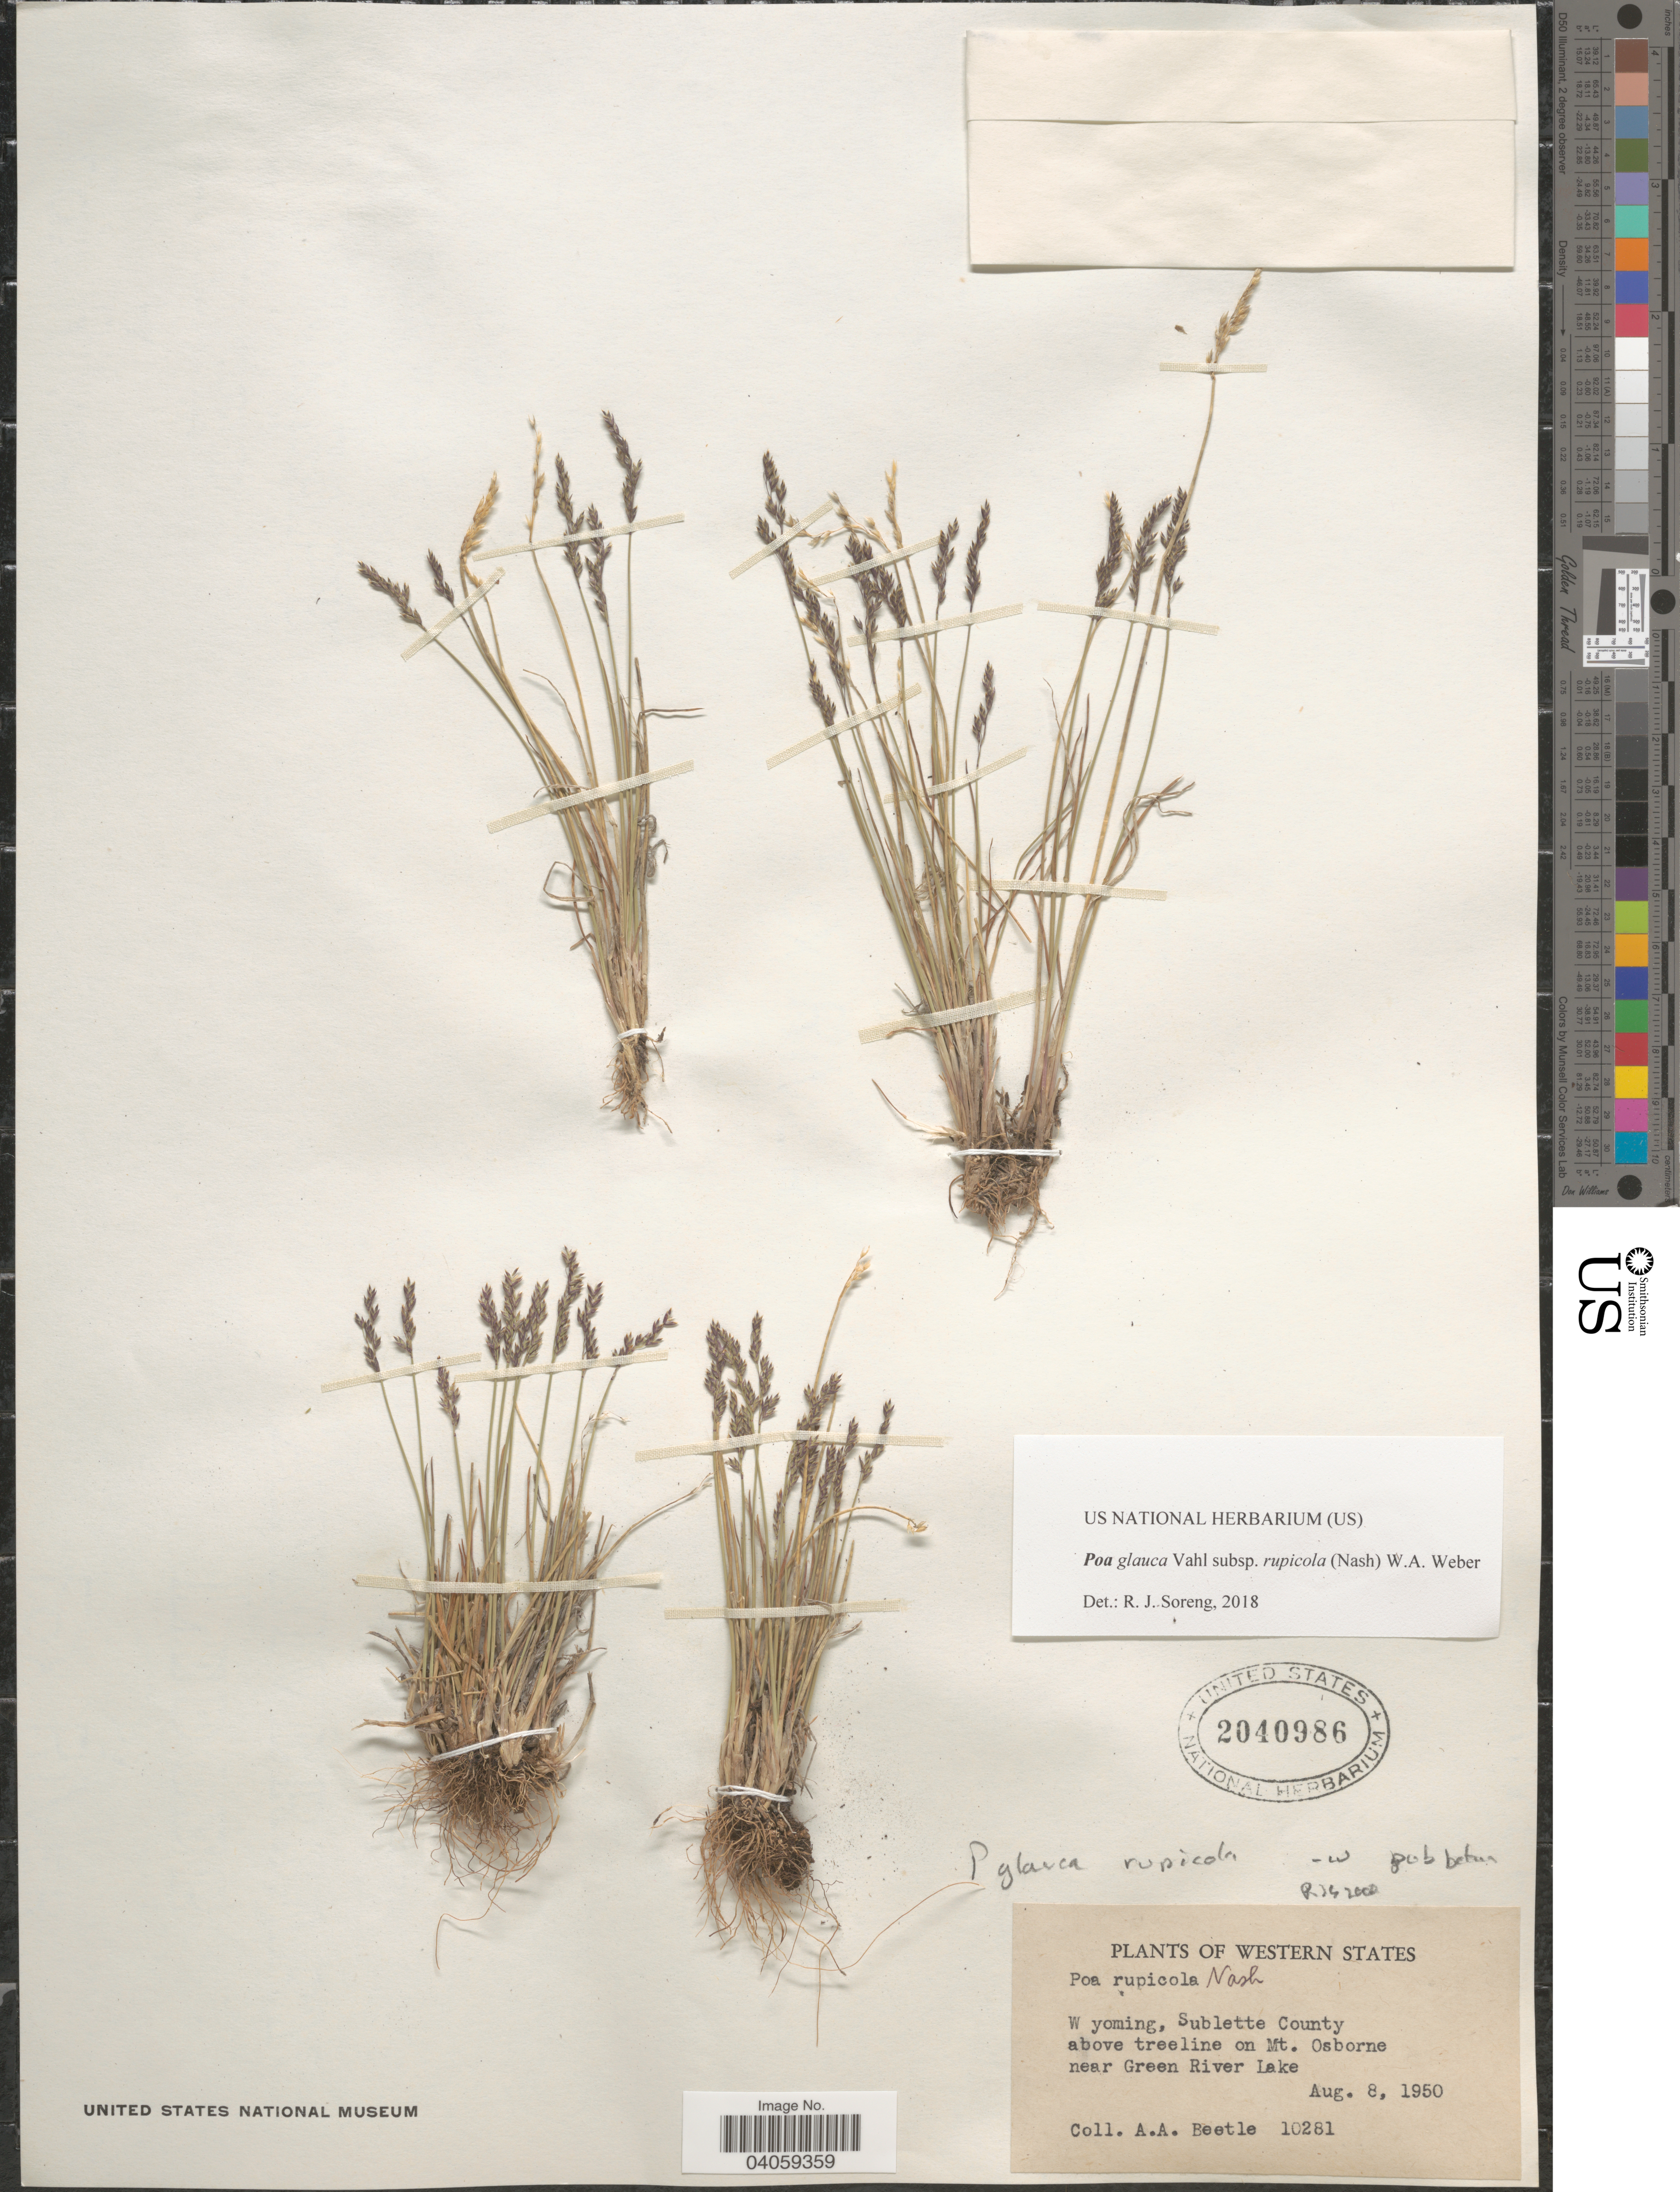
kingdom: Plantae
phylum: Tracheophyta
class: Liliopsida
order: Poales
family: Poaceae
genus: Poa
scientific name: Poa glauca subsp. rupicola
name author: (Nash) W.A. Weber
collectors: A. A. Beetle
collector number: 10281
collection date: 1950-08-08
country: United States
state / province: Wyoming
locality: Western States. Sublette County above treeline on Mt. Osborne near Green River Lake.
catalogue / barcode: US 2040986